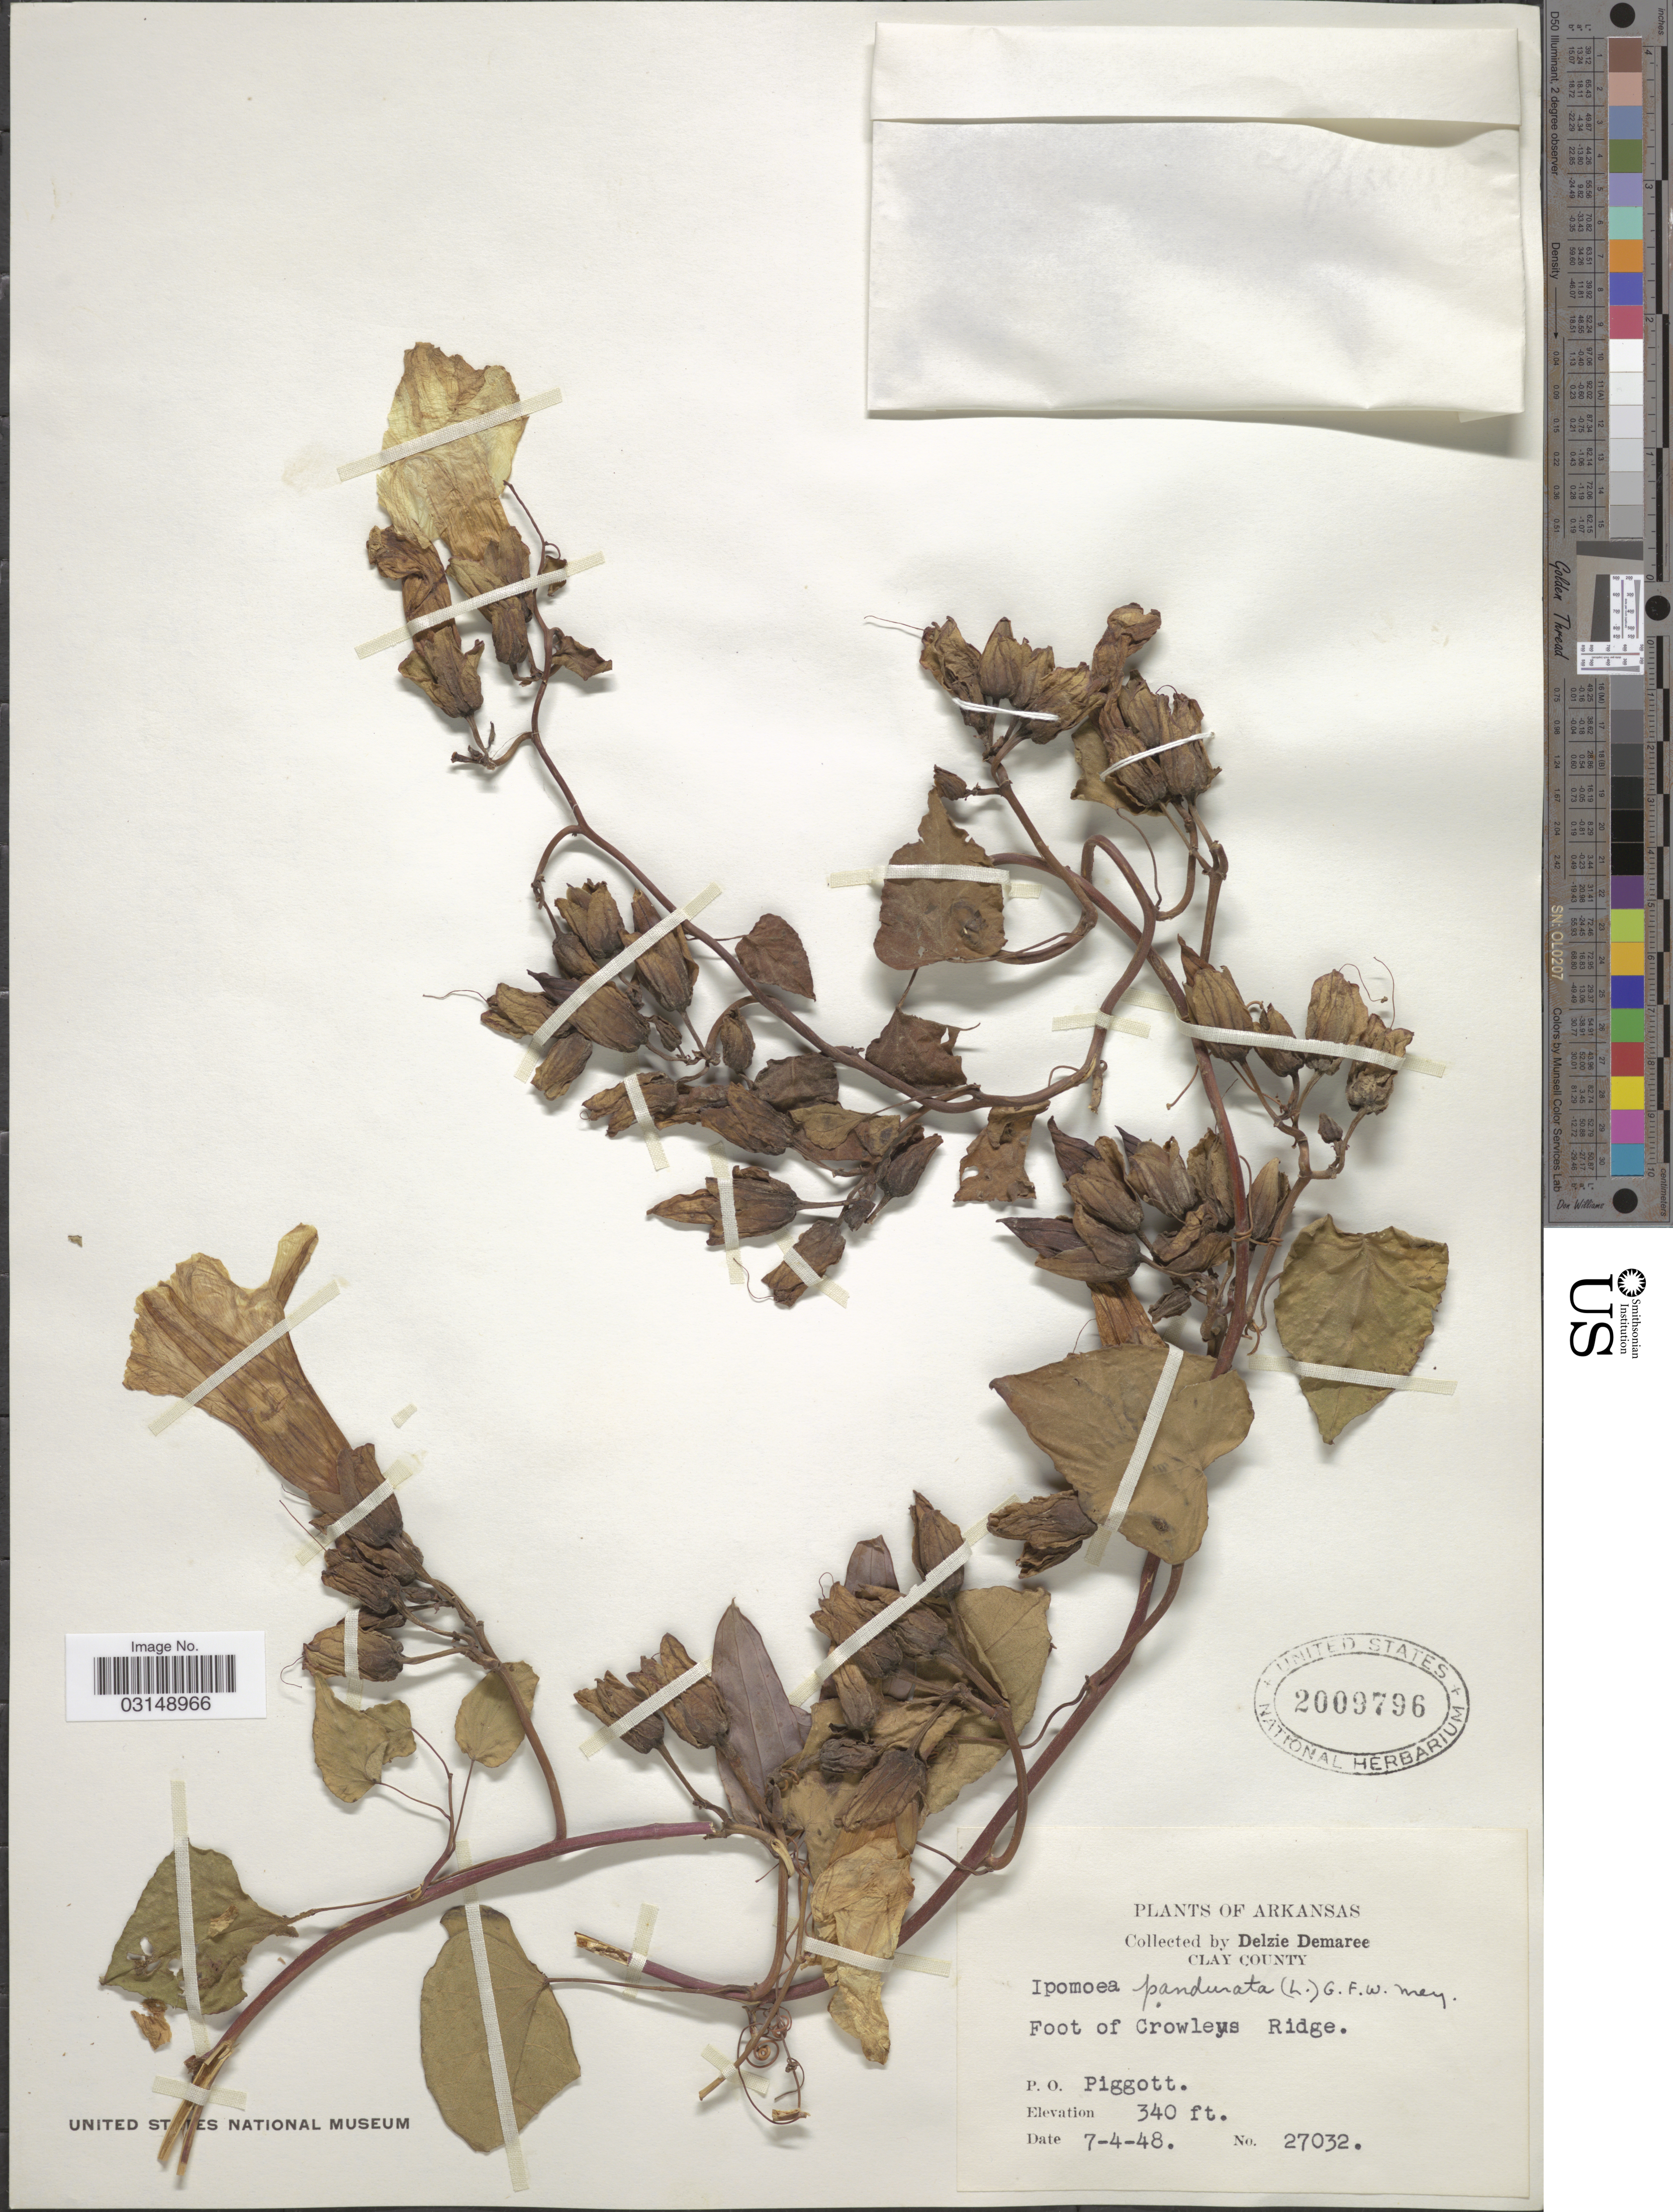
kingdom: Plantae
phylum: Tracheophyta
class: Magnoliopsida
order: Solanales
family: Convolvulaceae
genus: Ipomoea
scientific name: Ipomoea pandurata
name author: (L.) G. Mey.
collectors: D. Demaree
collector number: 27032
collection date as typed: Transcribed d/m/y: 7/4/48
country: United States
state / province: Arkansas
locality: Clay County. Foot of Crowleys Ridge. P.O. Pigott.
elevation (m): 104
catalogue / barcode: US 2009796